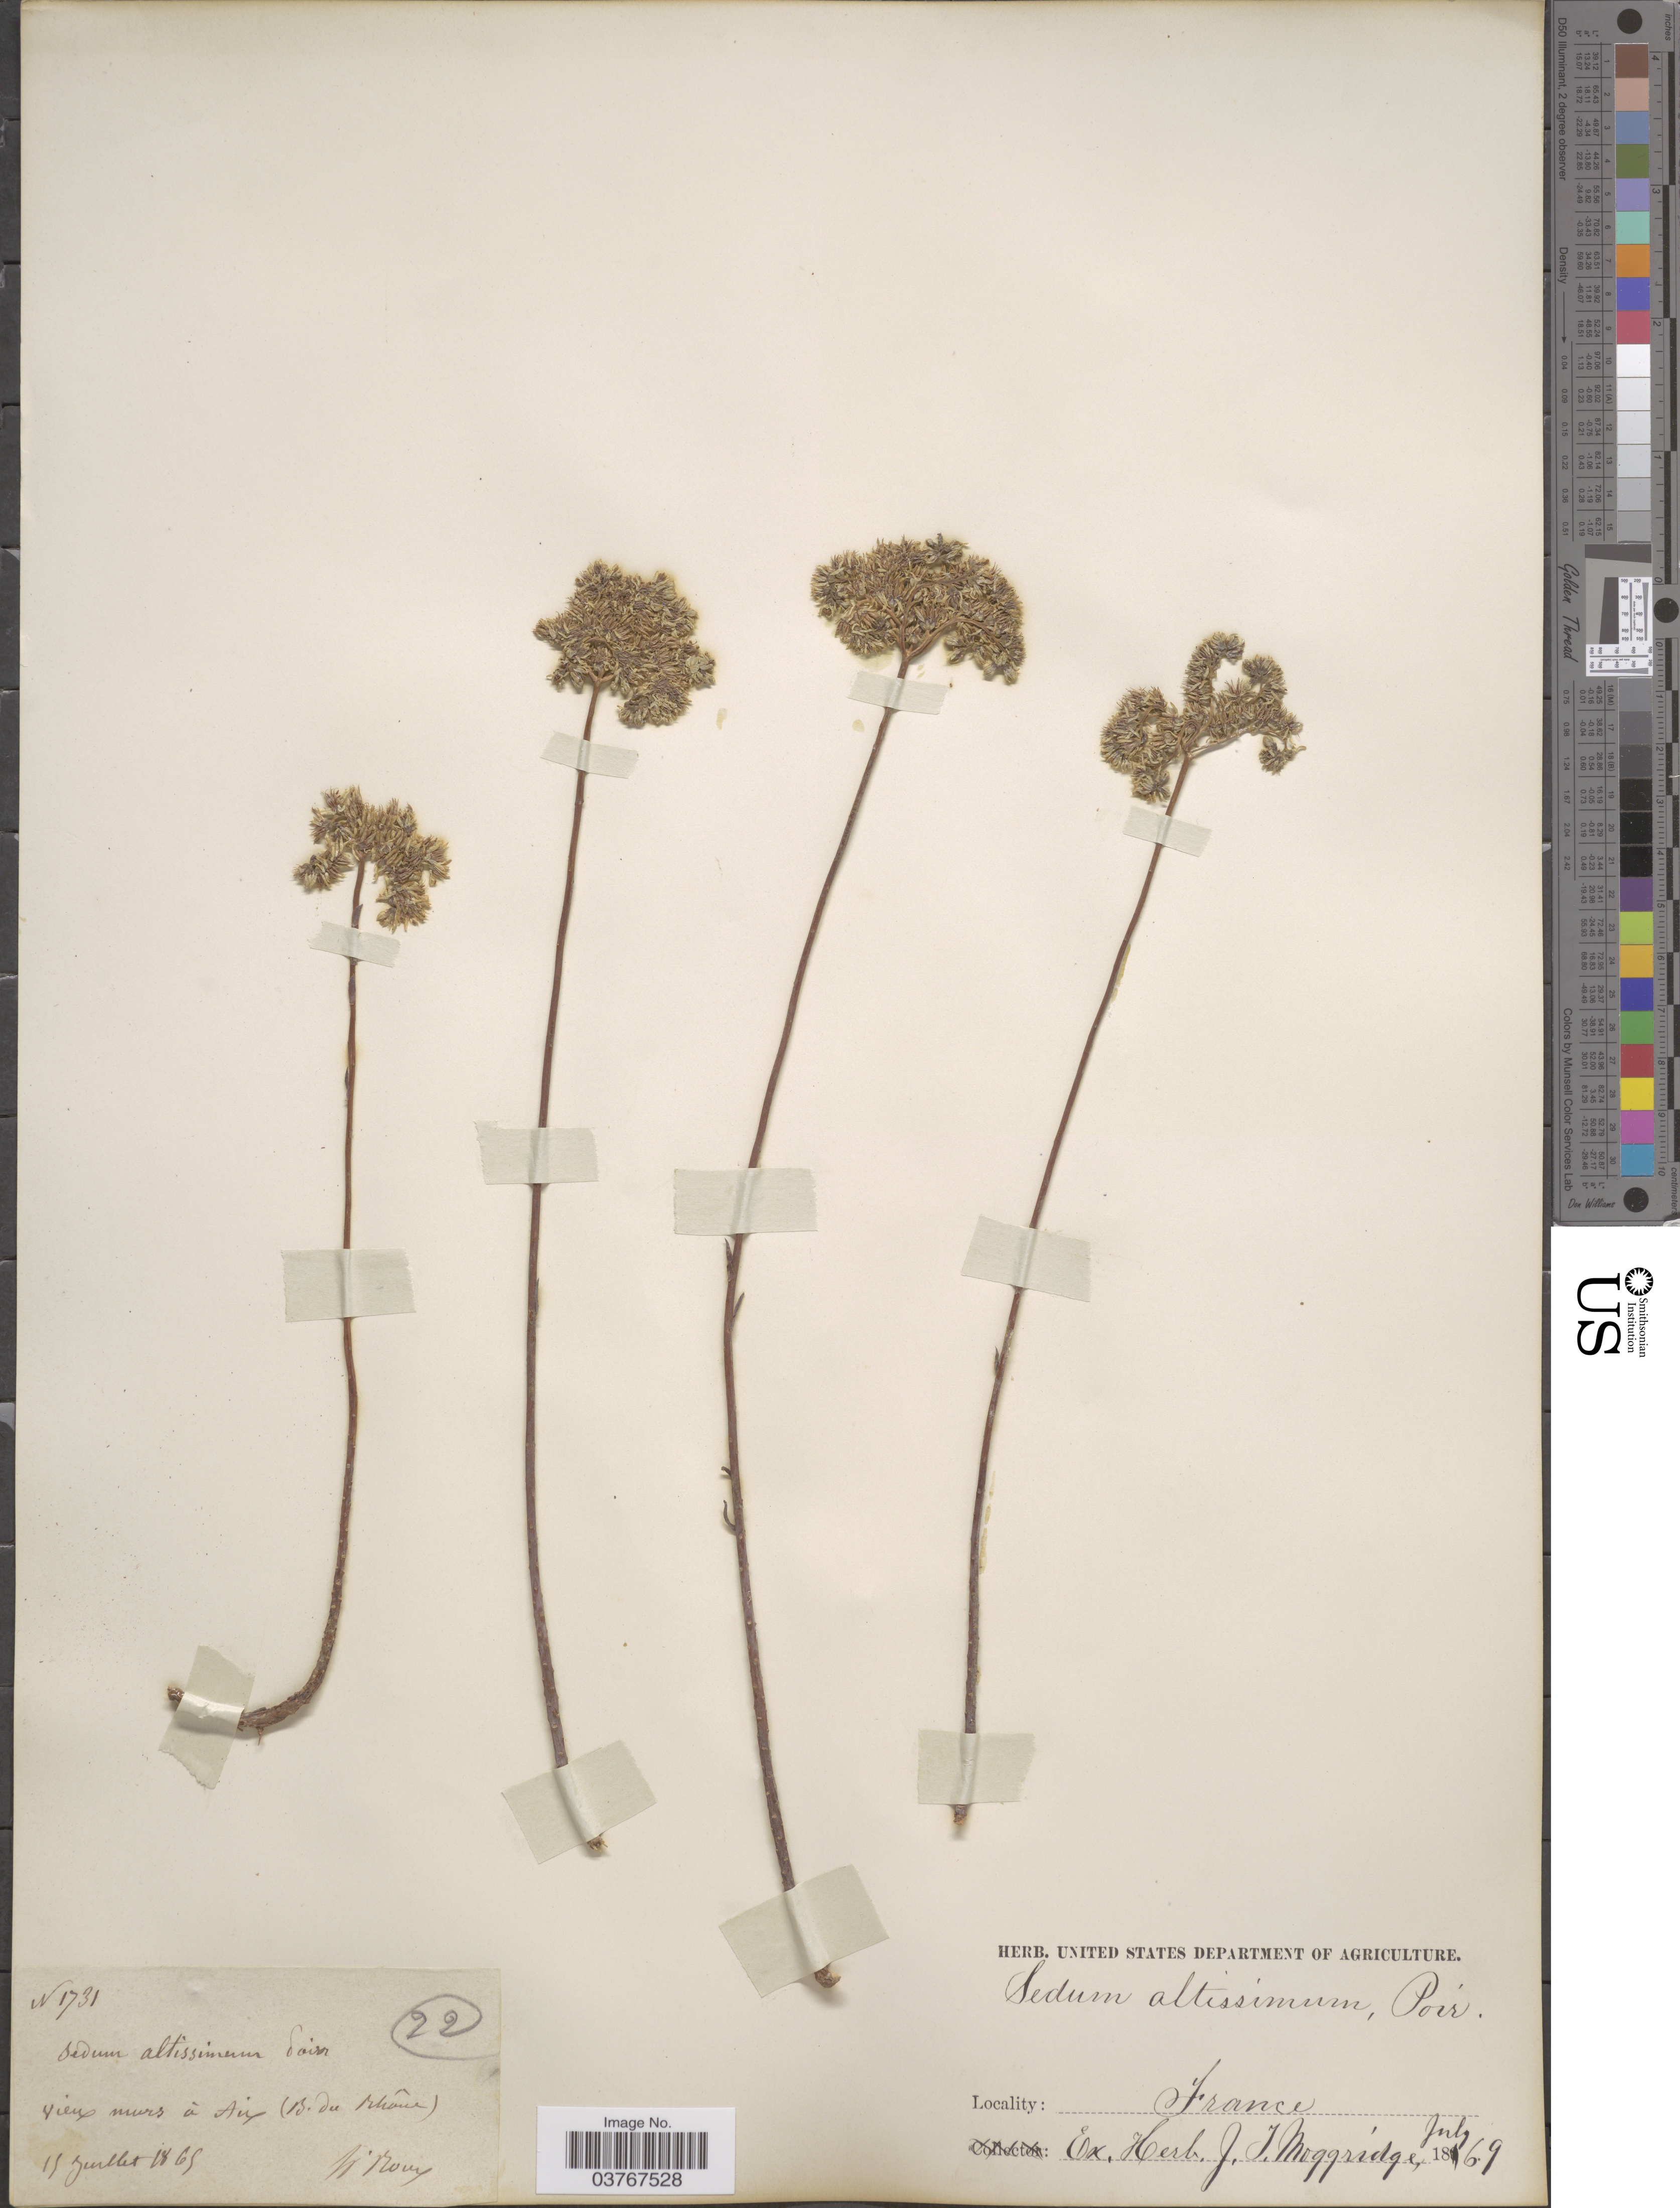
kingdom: Plantae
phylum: Tracheophyta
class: Magnoliopsida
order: Saxifragales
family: Crassulaceae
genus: Petrosedum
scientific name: Petrosedum sediforme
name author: (Jacq.) Grulich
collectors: H. Roux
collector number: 1731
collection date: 1865-07-15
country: France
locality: Vieux murs á Aix (B. du Rhône).